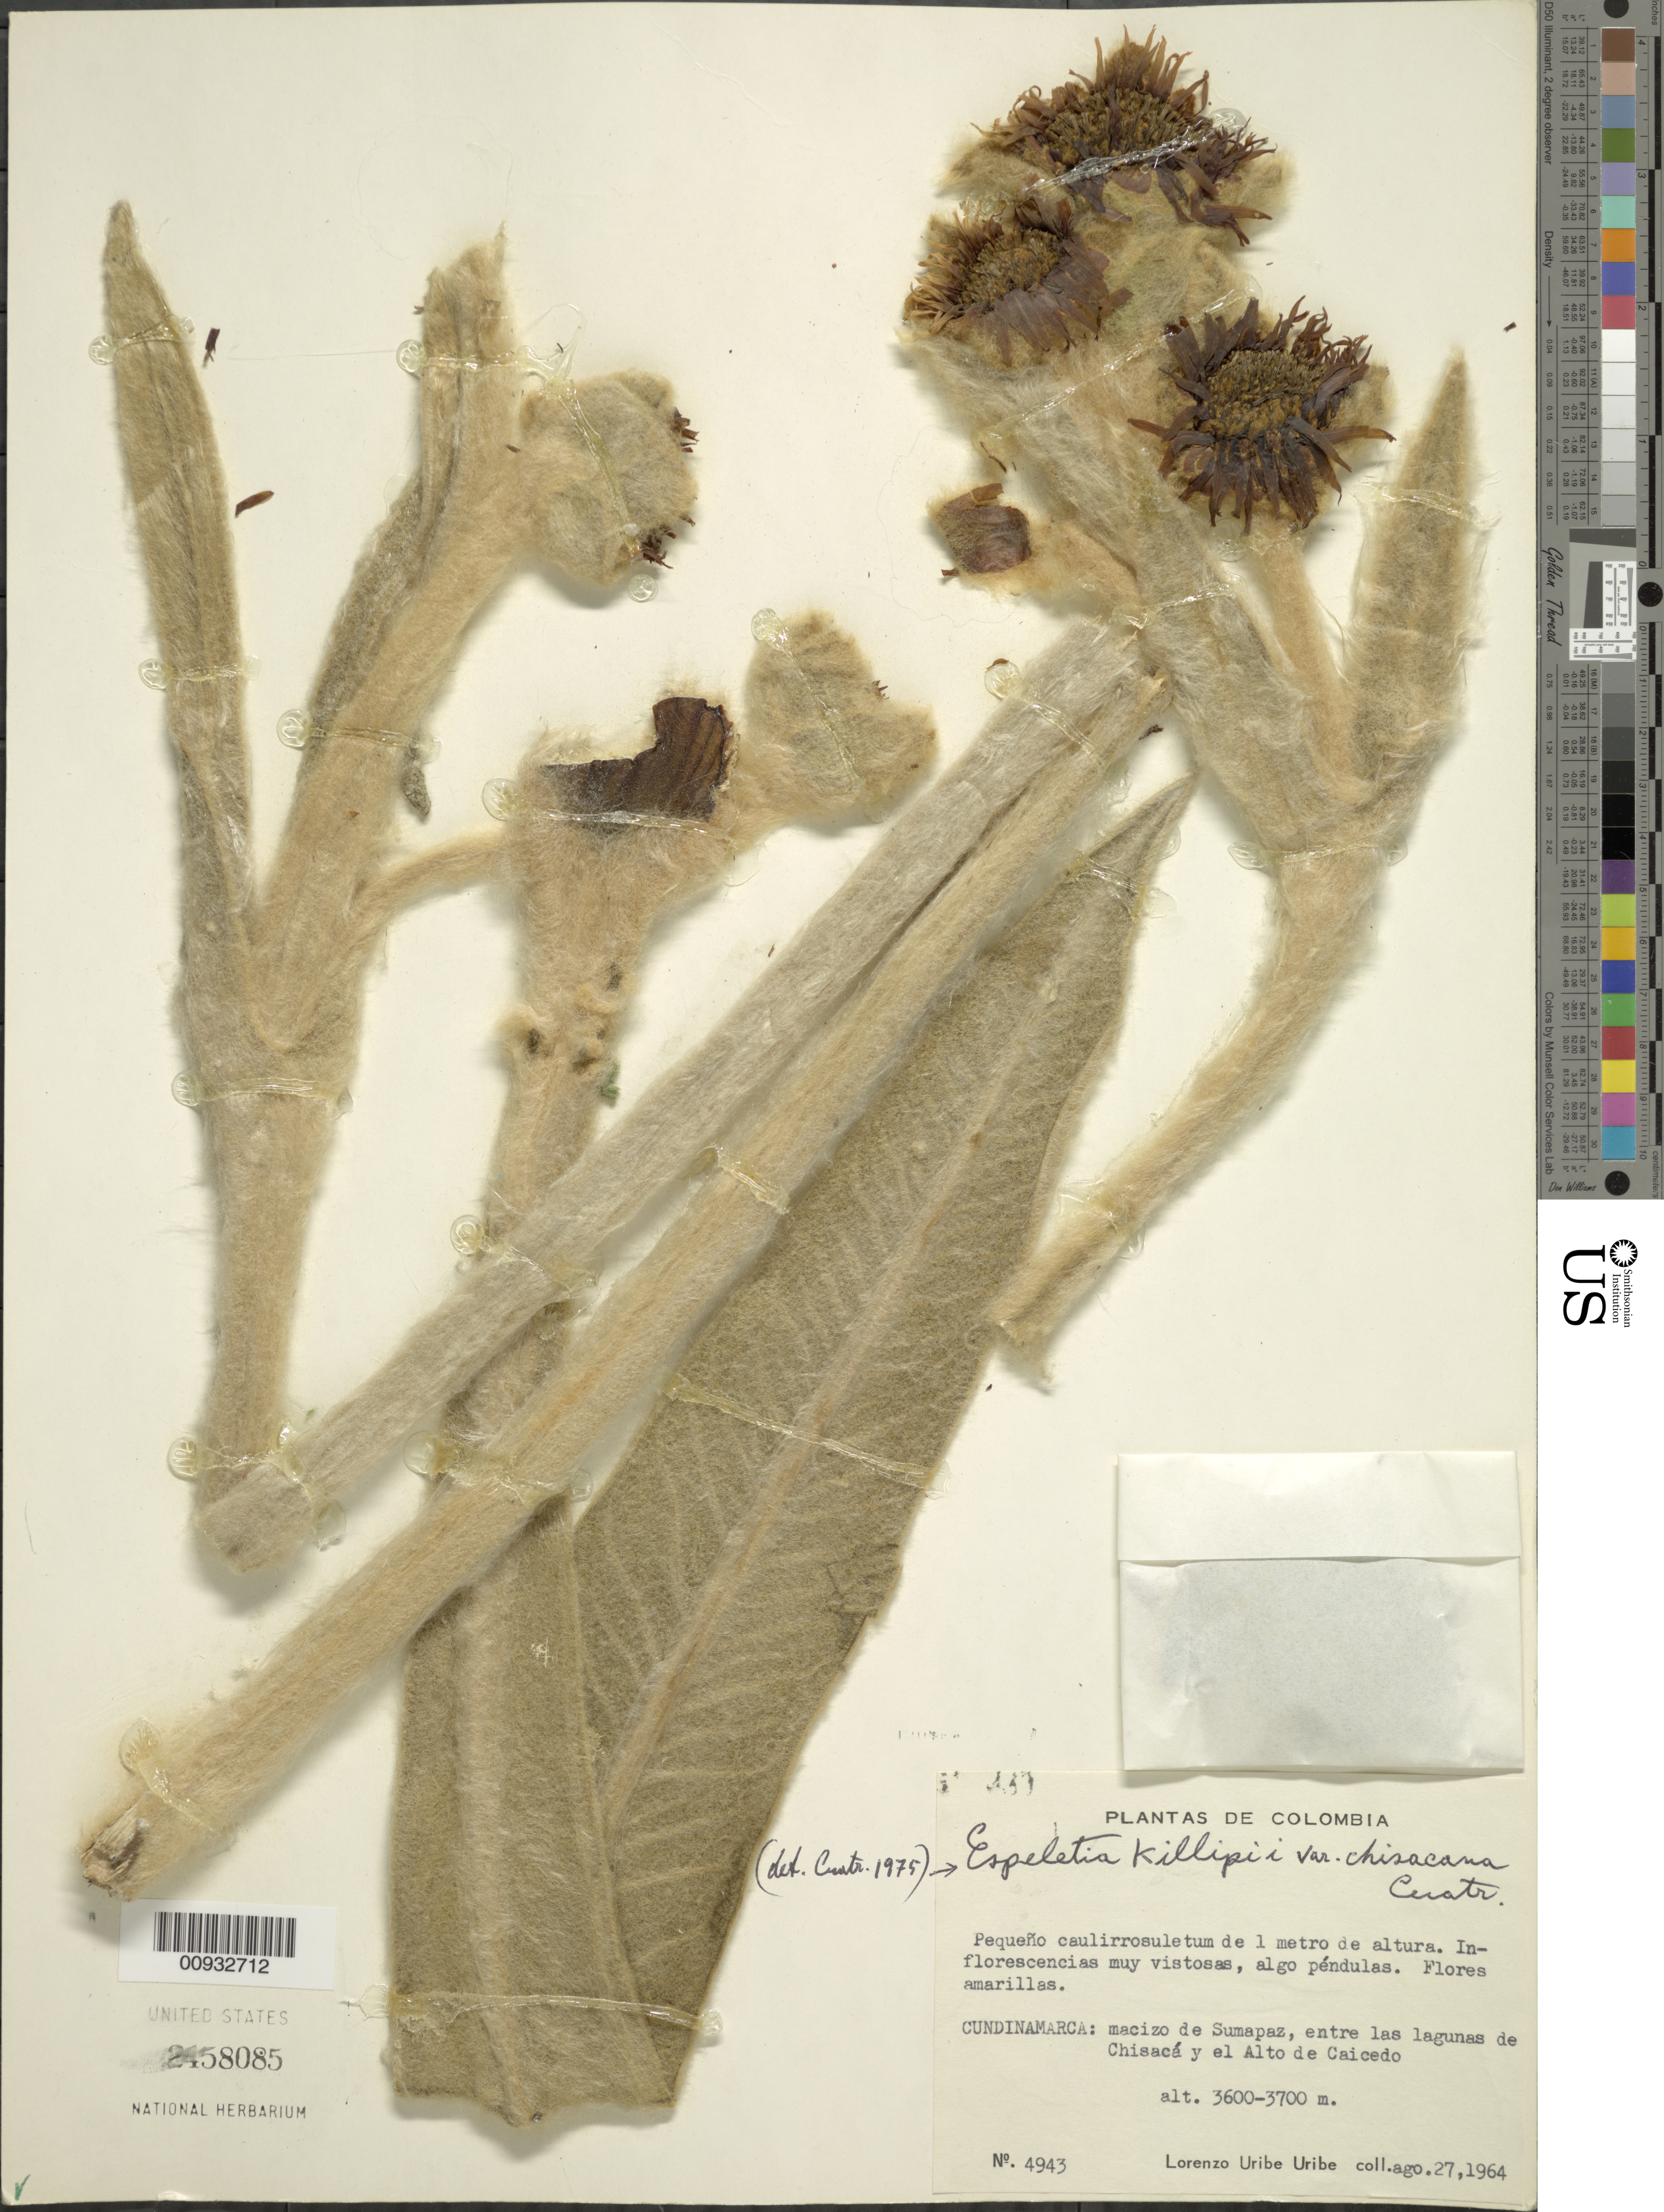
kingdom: Plantae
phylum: Tracheophyta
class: Magnoliopsida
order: Asterales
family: Asteraceae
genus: Espeletia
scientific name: Espeletia killipii var. chisacana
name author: Cuatrec.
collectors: L. Uribe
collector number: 4943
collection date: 1964-08-27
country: Colombia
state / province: Cundinamarca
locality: Macizo de Sumapz, entre las lagunas de Chisaca y el Alto de Caicedo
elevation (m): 3600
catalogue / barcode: US 2458085